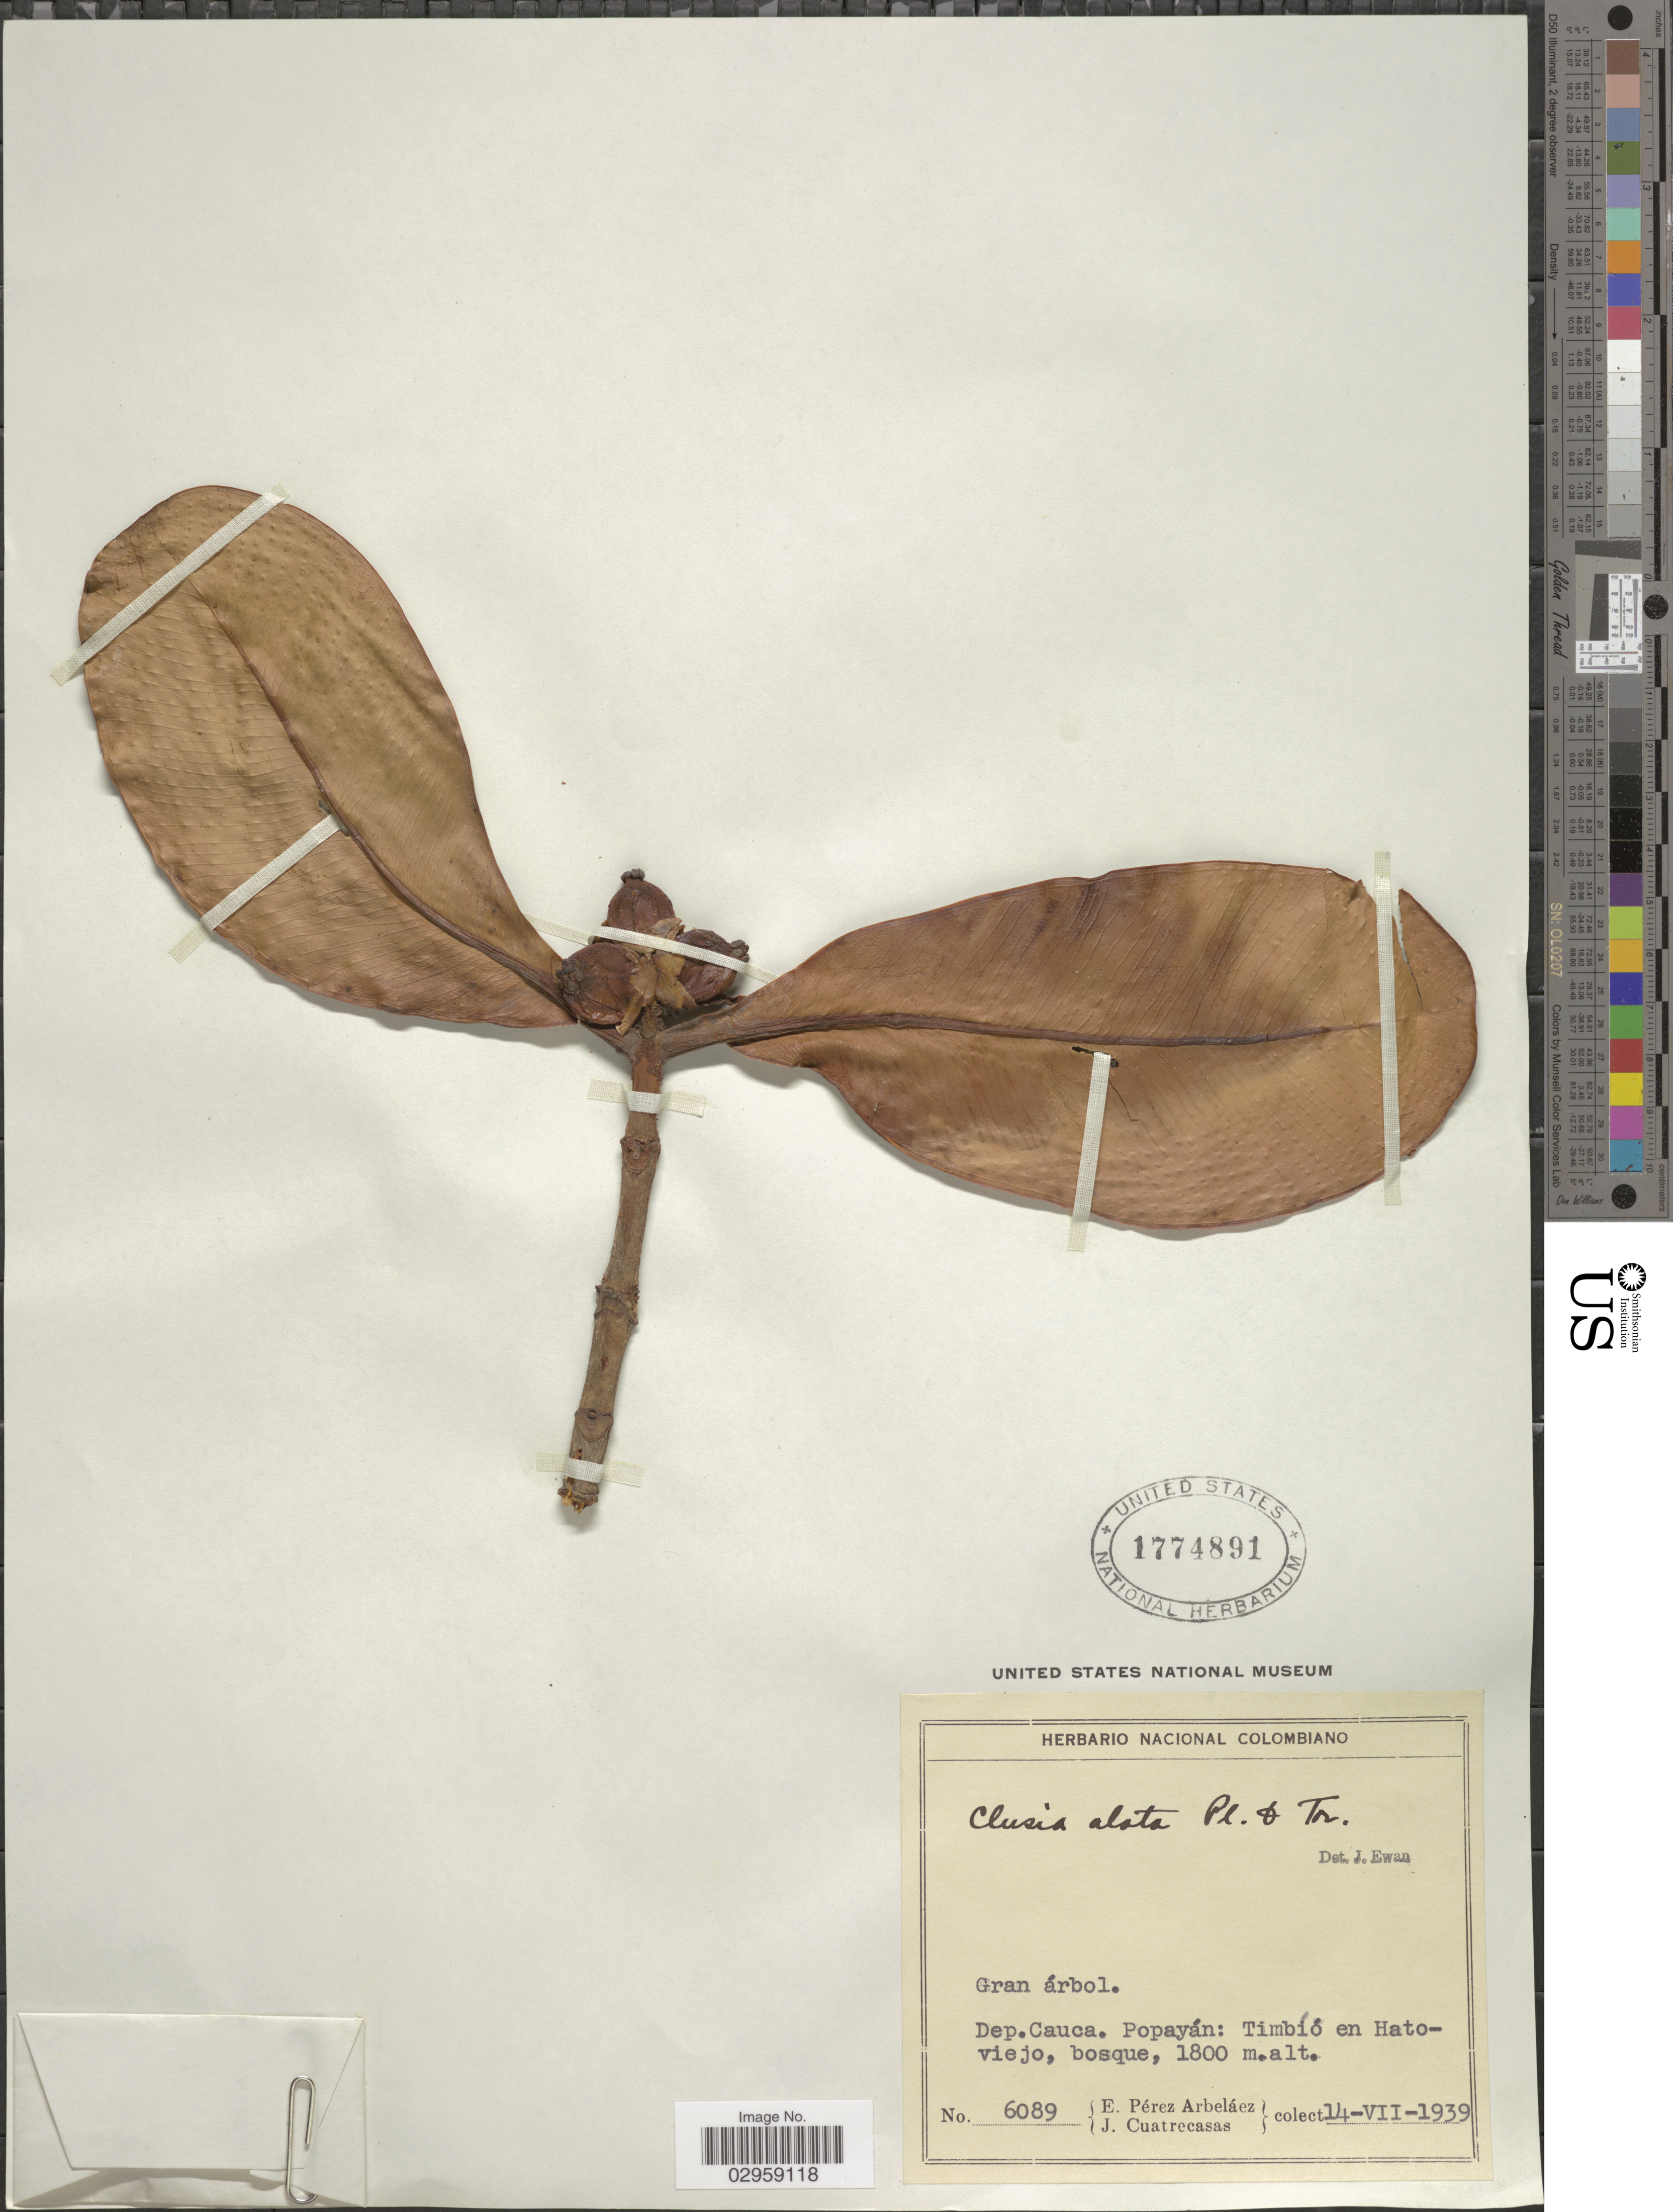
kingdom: Plantae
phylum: Tracheophyta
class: Magnoliopsida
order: Malpighiales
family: Clusiaceae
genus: Clusia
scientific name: Clusia alata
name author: Triana & Planch.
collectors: E. Pérez Arbeláez & J. Cuatrecasas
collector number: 6089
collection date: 1939-07-14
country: Colombia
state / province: Cauca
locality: Dep. Cauca. Popayán: Timbíó en Hatoviejo.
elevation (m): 1800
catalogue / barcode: US 1774891